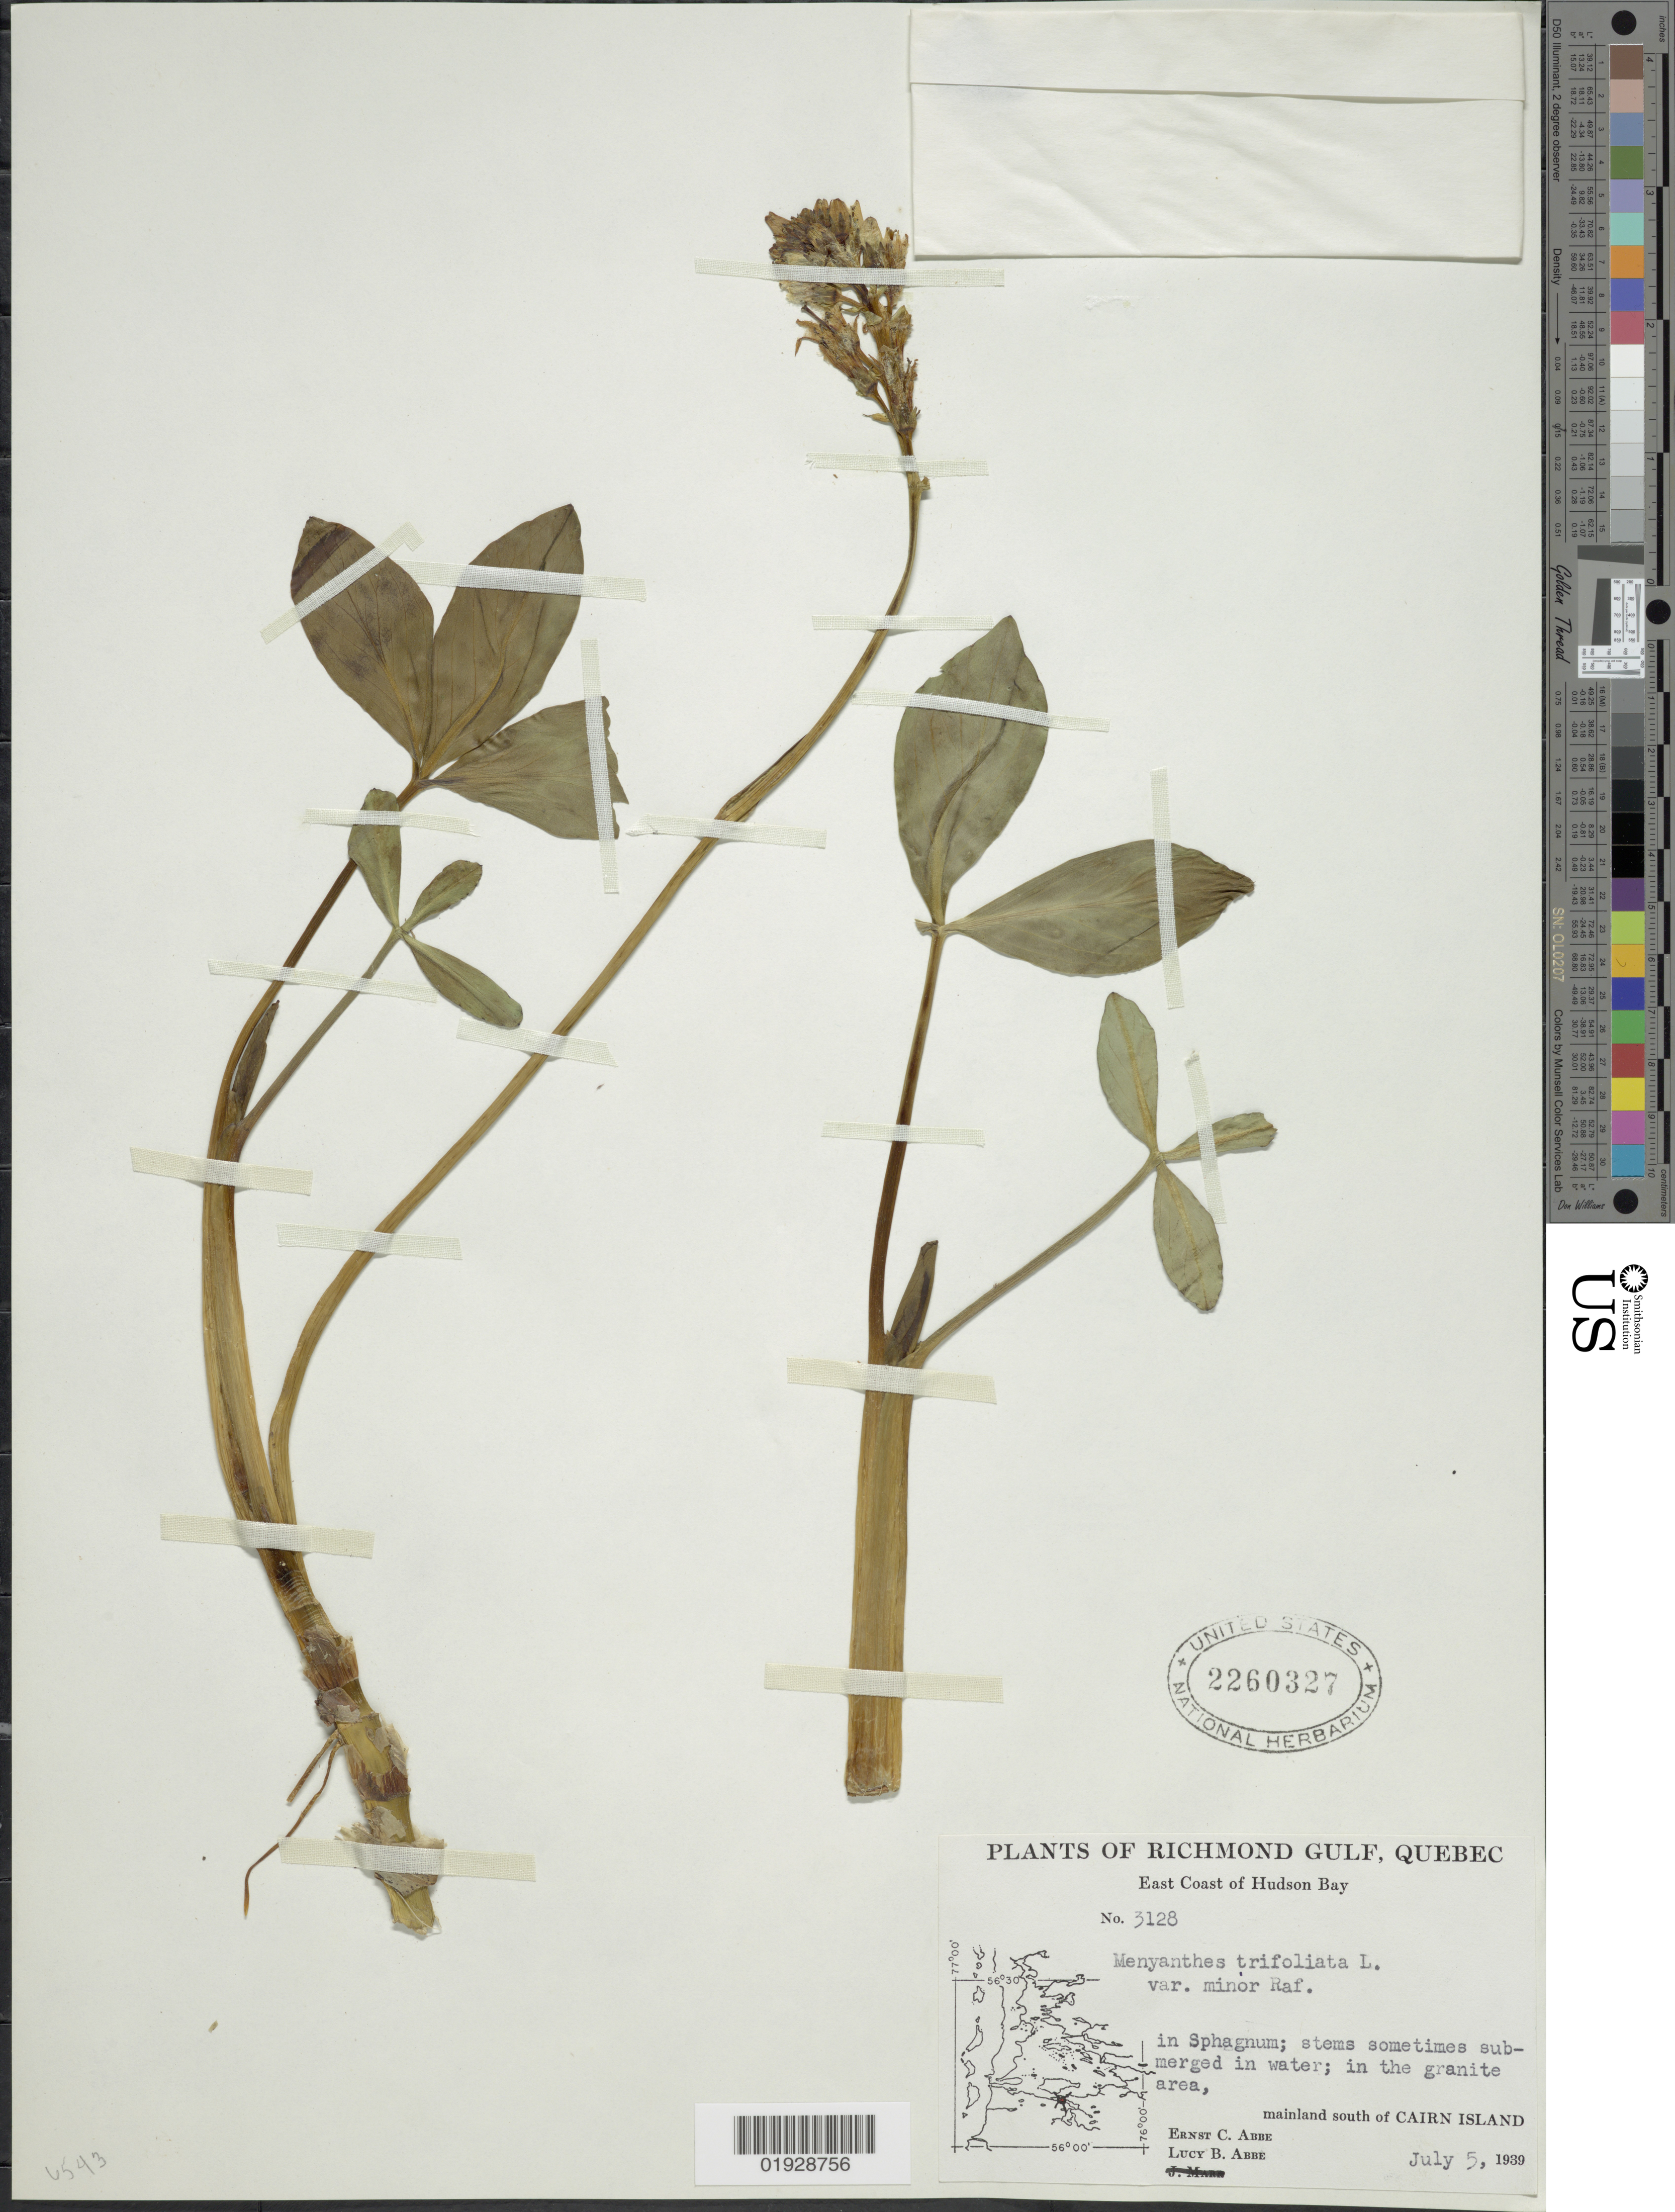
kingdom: Plantae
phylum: Tracheophyta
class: Magnoliopsida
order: Asterales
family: Menyanthaceae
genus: Menyanthes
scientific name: Menyanthes trifoliata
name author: L.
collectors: E. C. Abbe & L. B. Abbe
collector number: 3128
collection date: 1939-07-05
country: Canada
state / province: Quebec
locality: Richmond Gulf, East Coast of Hudson Bay, mainland south of Cairn Island.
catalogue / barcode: US 2260327